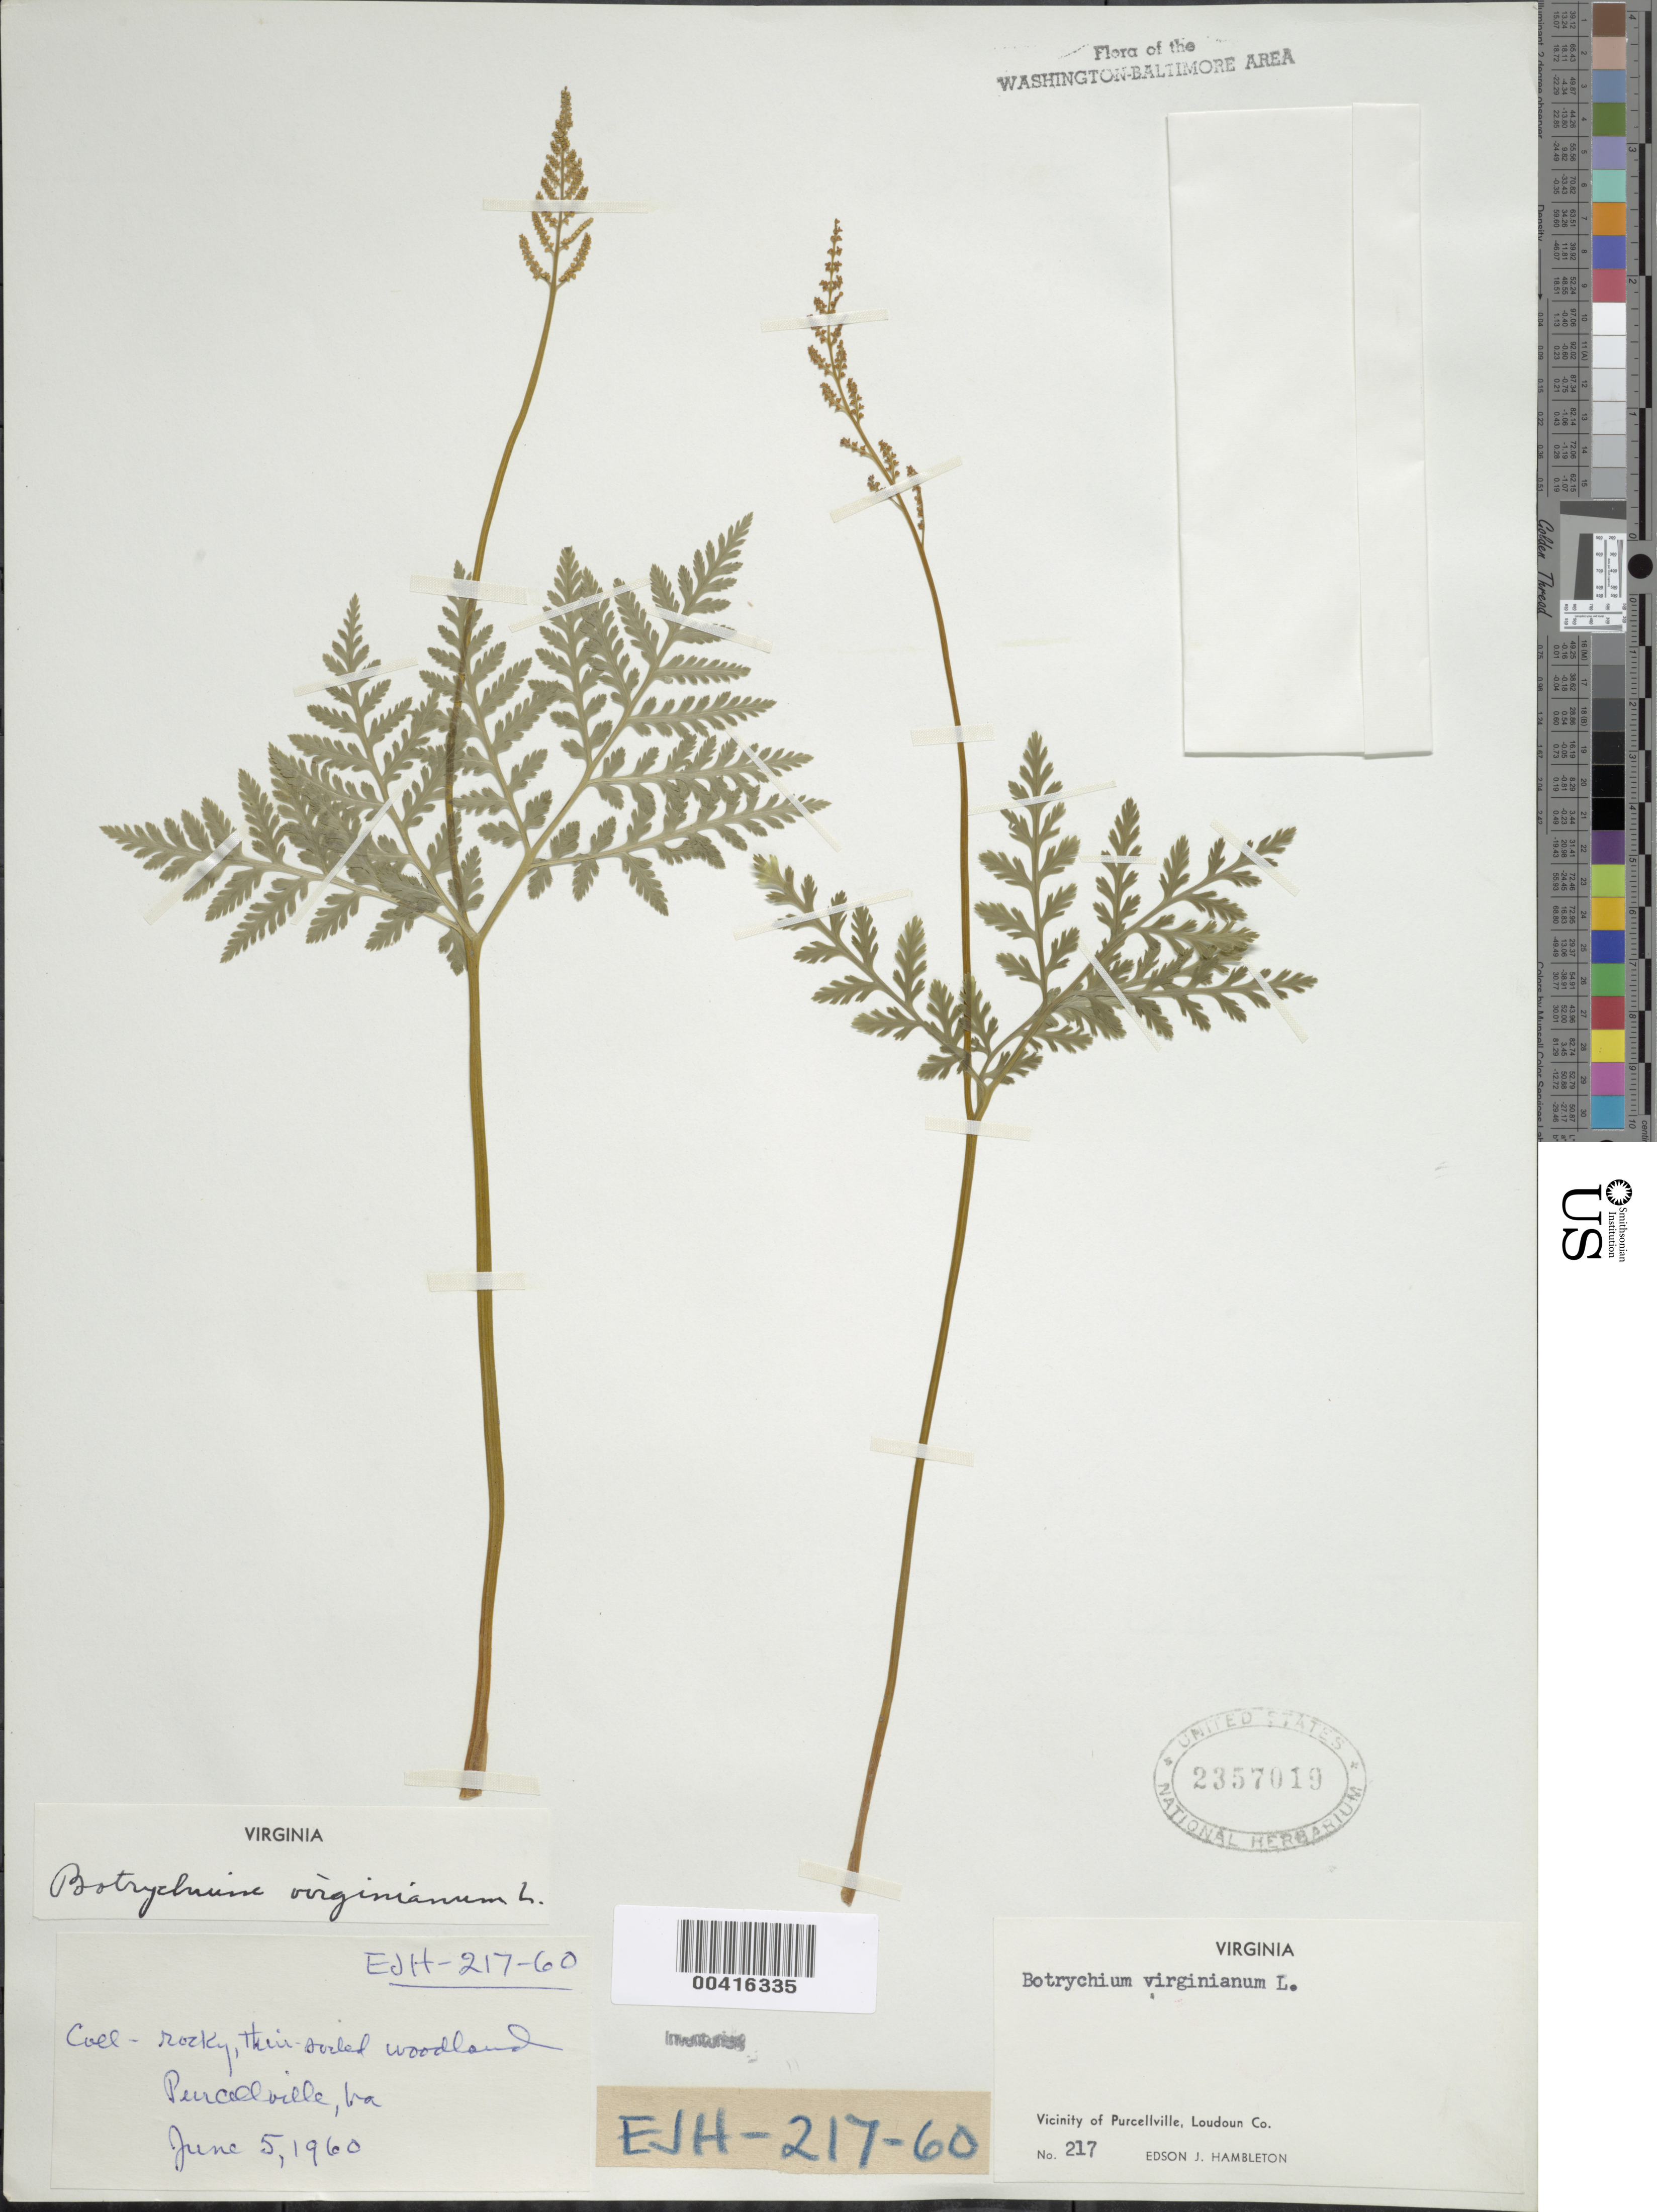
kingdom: Plantae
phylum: Tracheophyta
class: Polypodiopsida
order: Ophioglossales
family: Ophioglossaceae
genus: Botrychium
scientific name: Botrychium virginianum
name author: (L.) Sw.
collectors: E. Hambleton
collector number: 217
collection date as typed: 05 Jun 1960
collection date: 1960-06-05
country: United States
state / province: Virginia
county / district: Loudoun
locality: Purcellville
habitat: Rocky thin-soiled woodland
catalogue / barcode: US 2357019